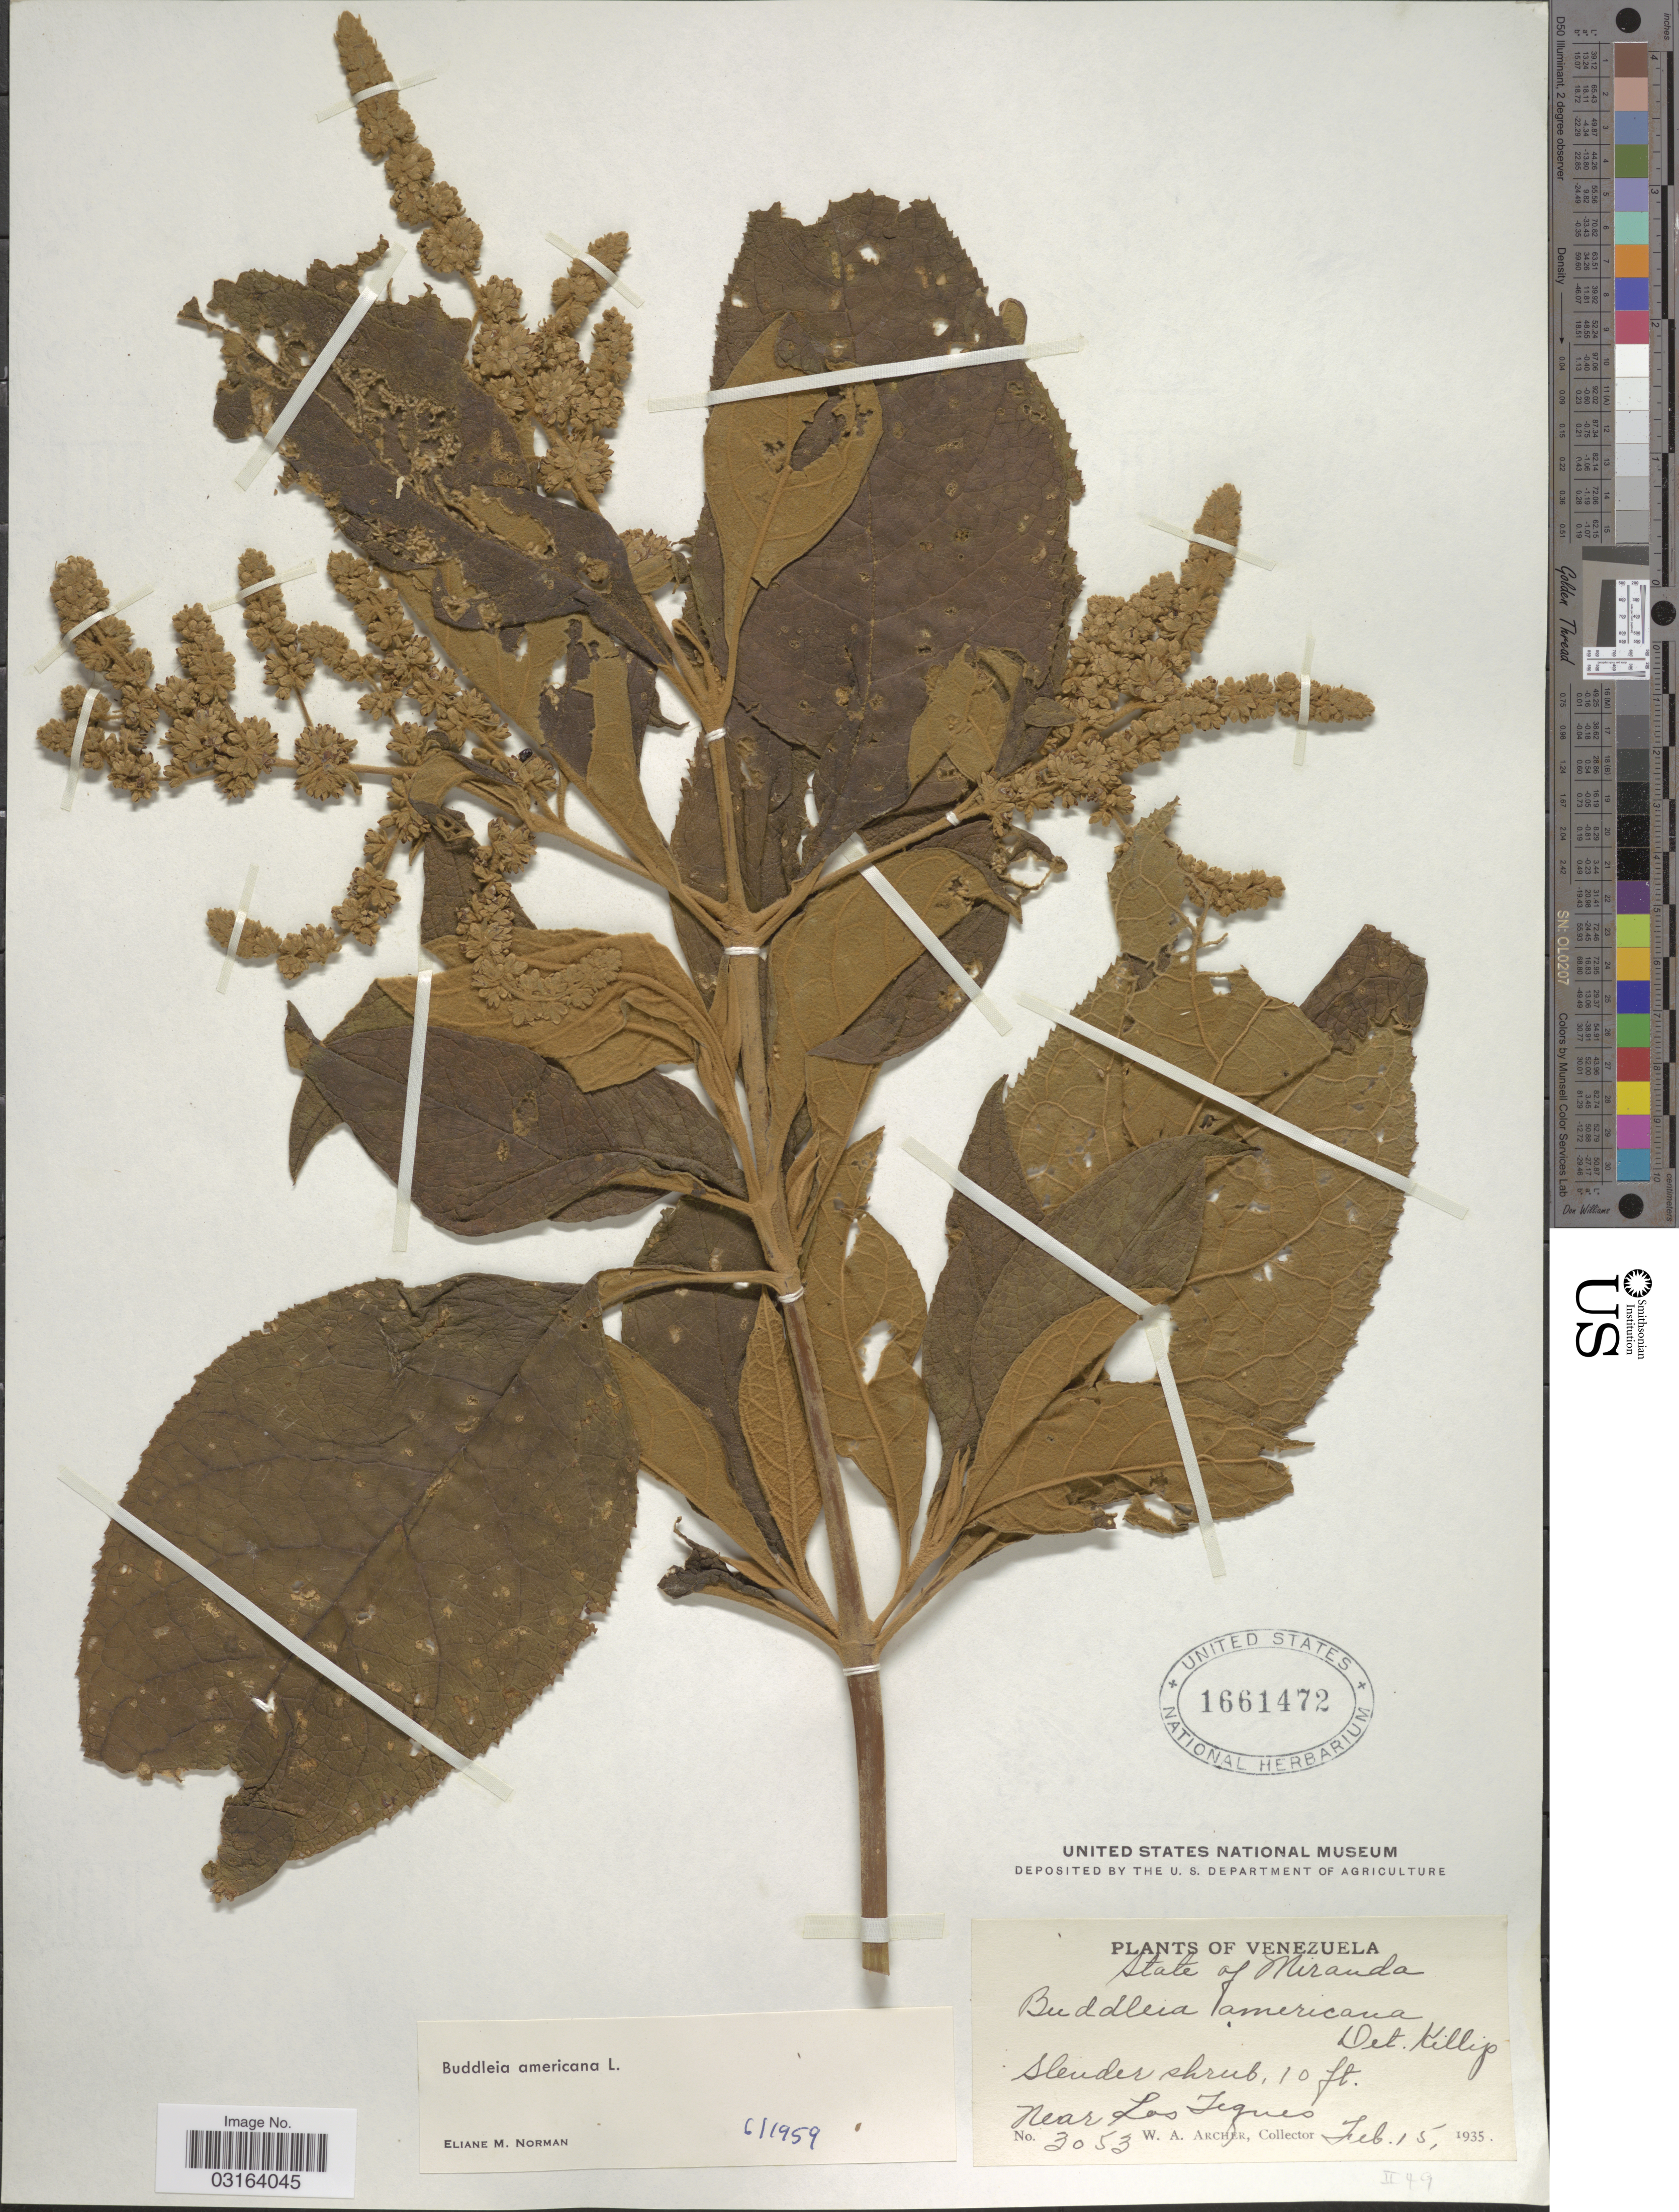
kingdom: Plantae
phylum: Tracheophyta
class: Magnoliopsida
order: Lamiales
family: Scrophulariaceae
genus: Buddleja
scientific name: Buddleja americana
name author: L.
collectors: W. Archer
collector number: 3053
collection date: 1935-02-15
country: Venezuela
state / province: Miranda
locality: Near Los Teques.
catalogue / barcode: US 1661472